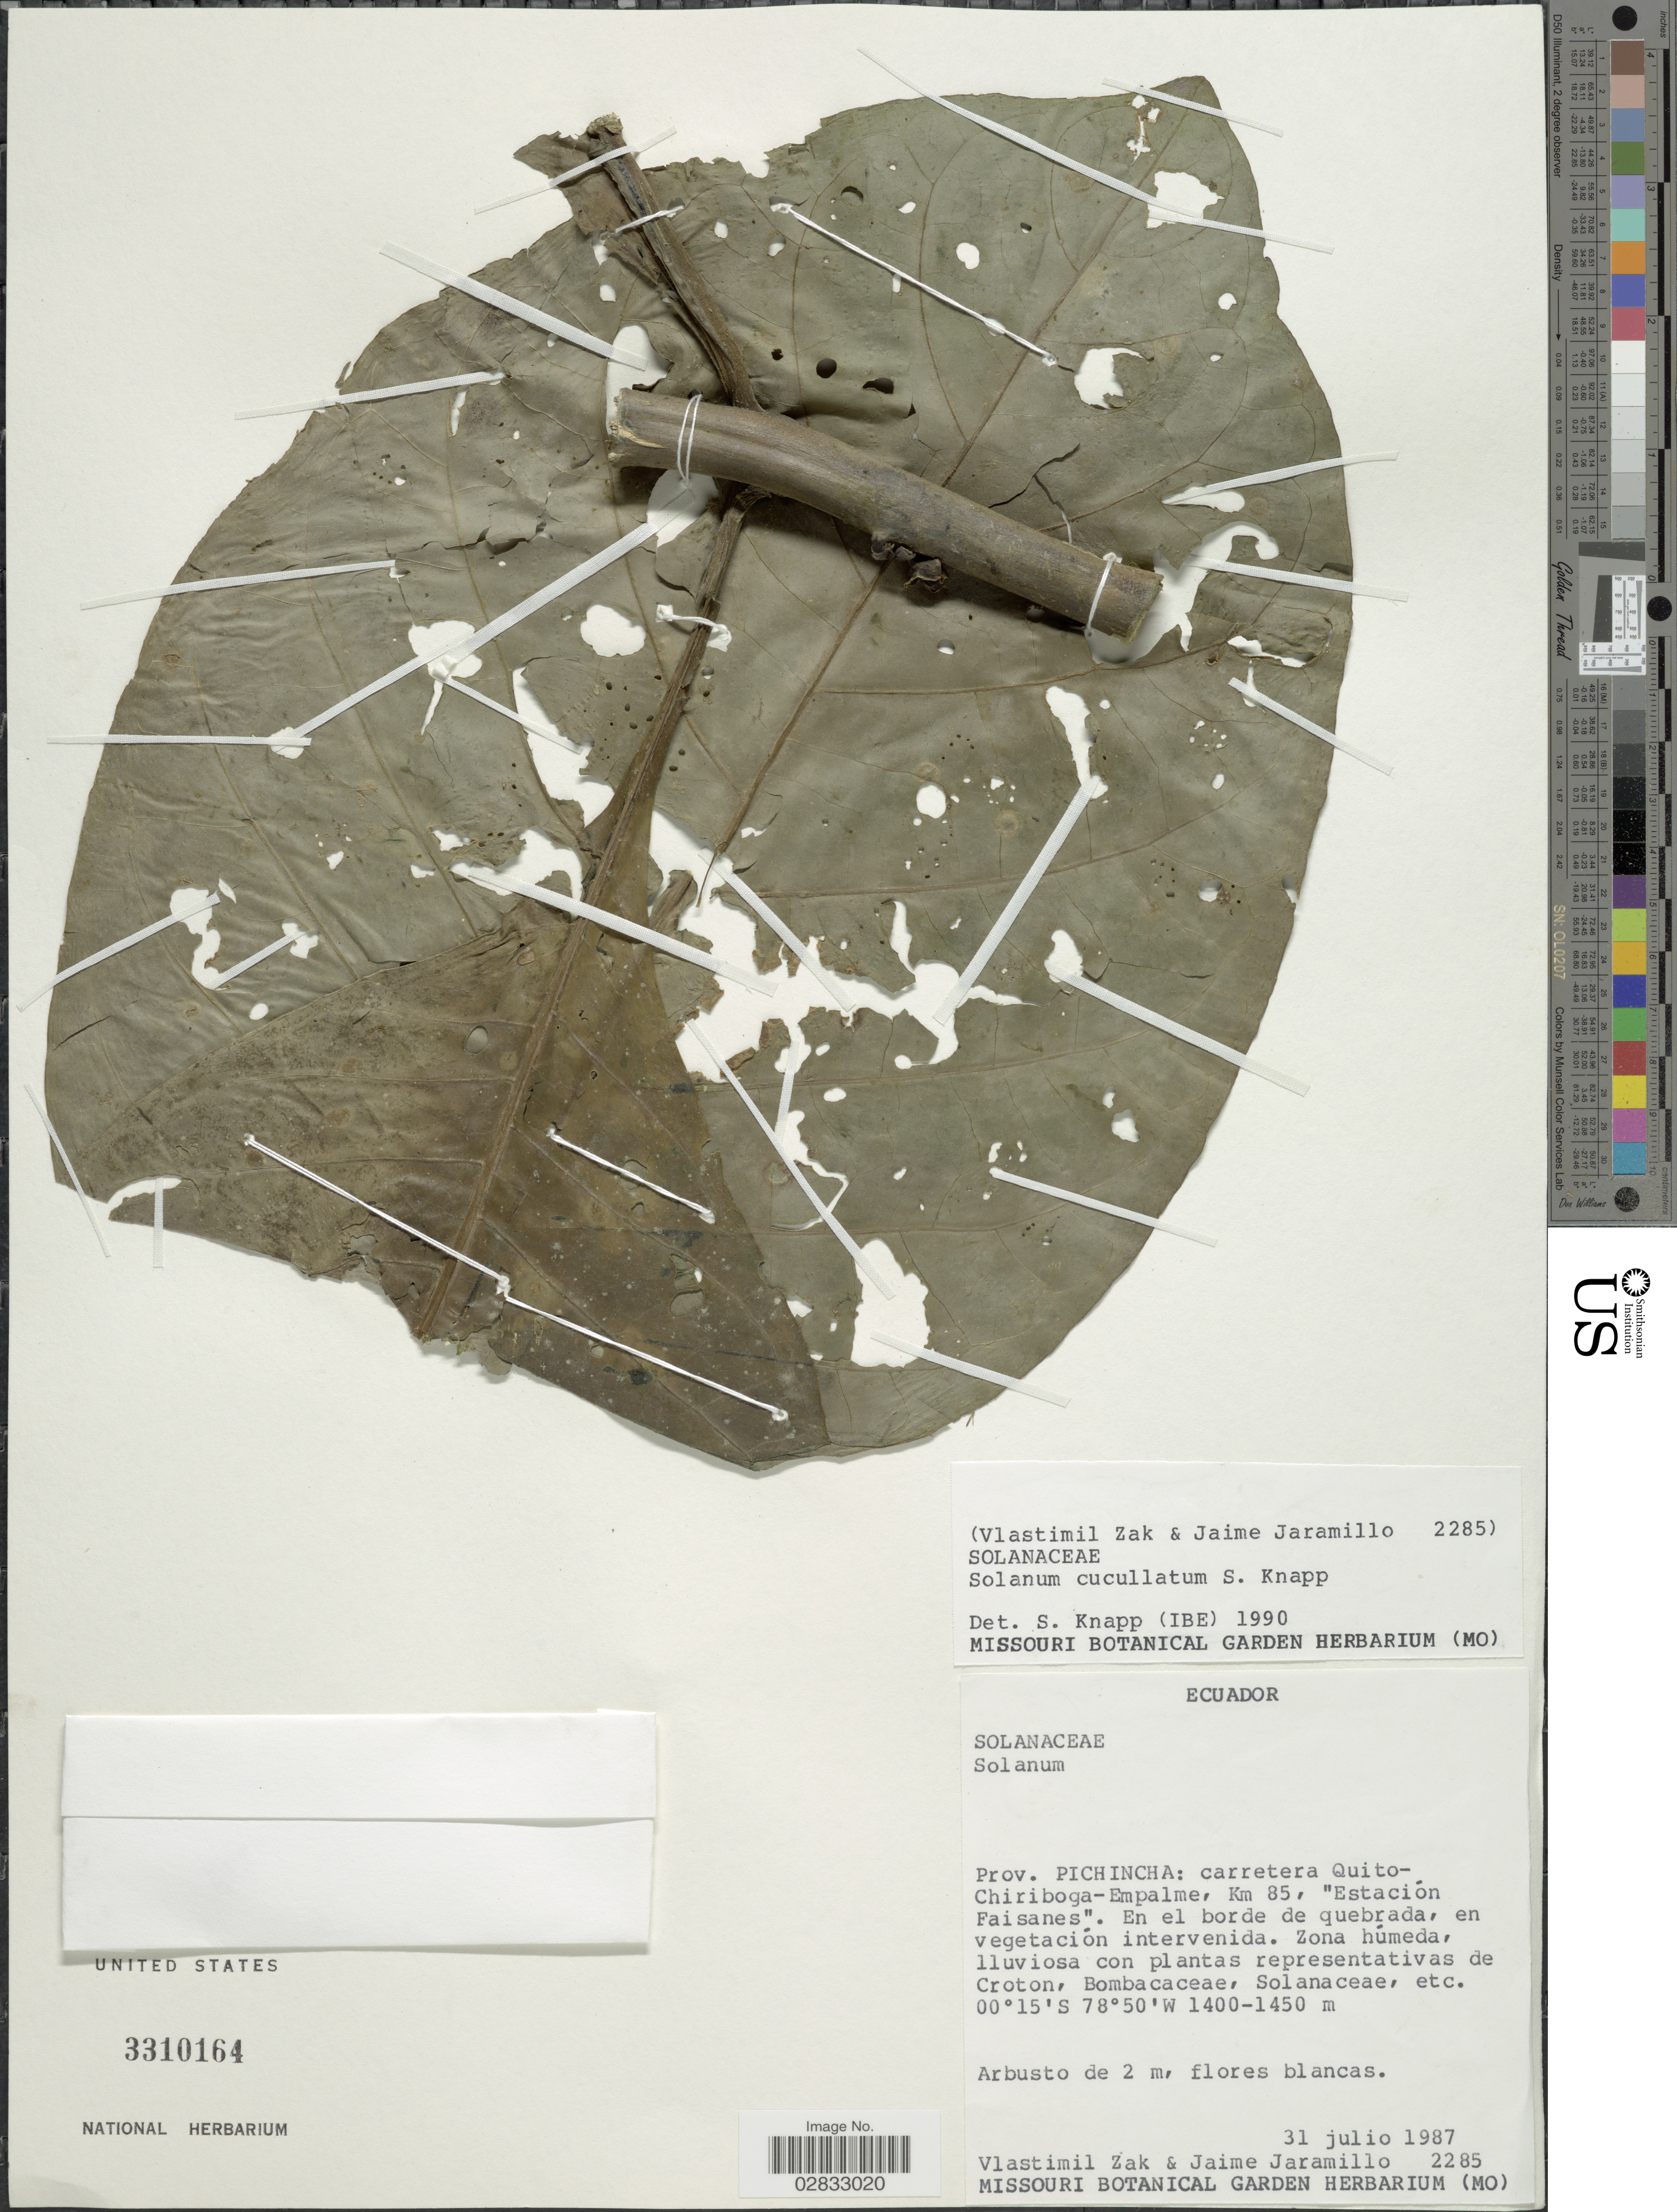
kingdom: Plantae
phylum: Tracheophyta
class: Magnoliopsida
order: Solanales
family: Solanaceae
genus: Solanum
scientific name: Solanum cucullatum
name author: S. Knapp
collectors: V. Zak & J. Jaramillo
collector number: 2285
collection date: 1987-07-31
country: Ecuador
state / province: Pichincha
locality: Carretera Quito-Chiriboga-Empalme, Km 85, "Estación Faisanes". En el borde de quebrada, en vegetación intervenida.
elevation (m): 1400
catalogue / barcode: US 3310164